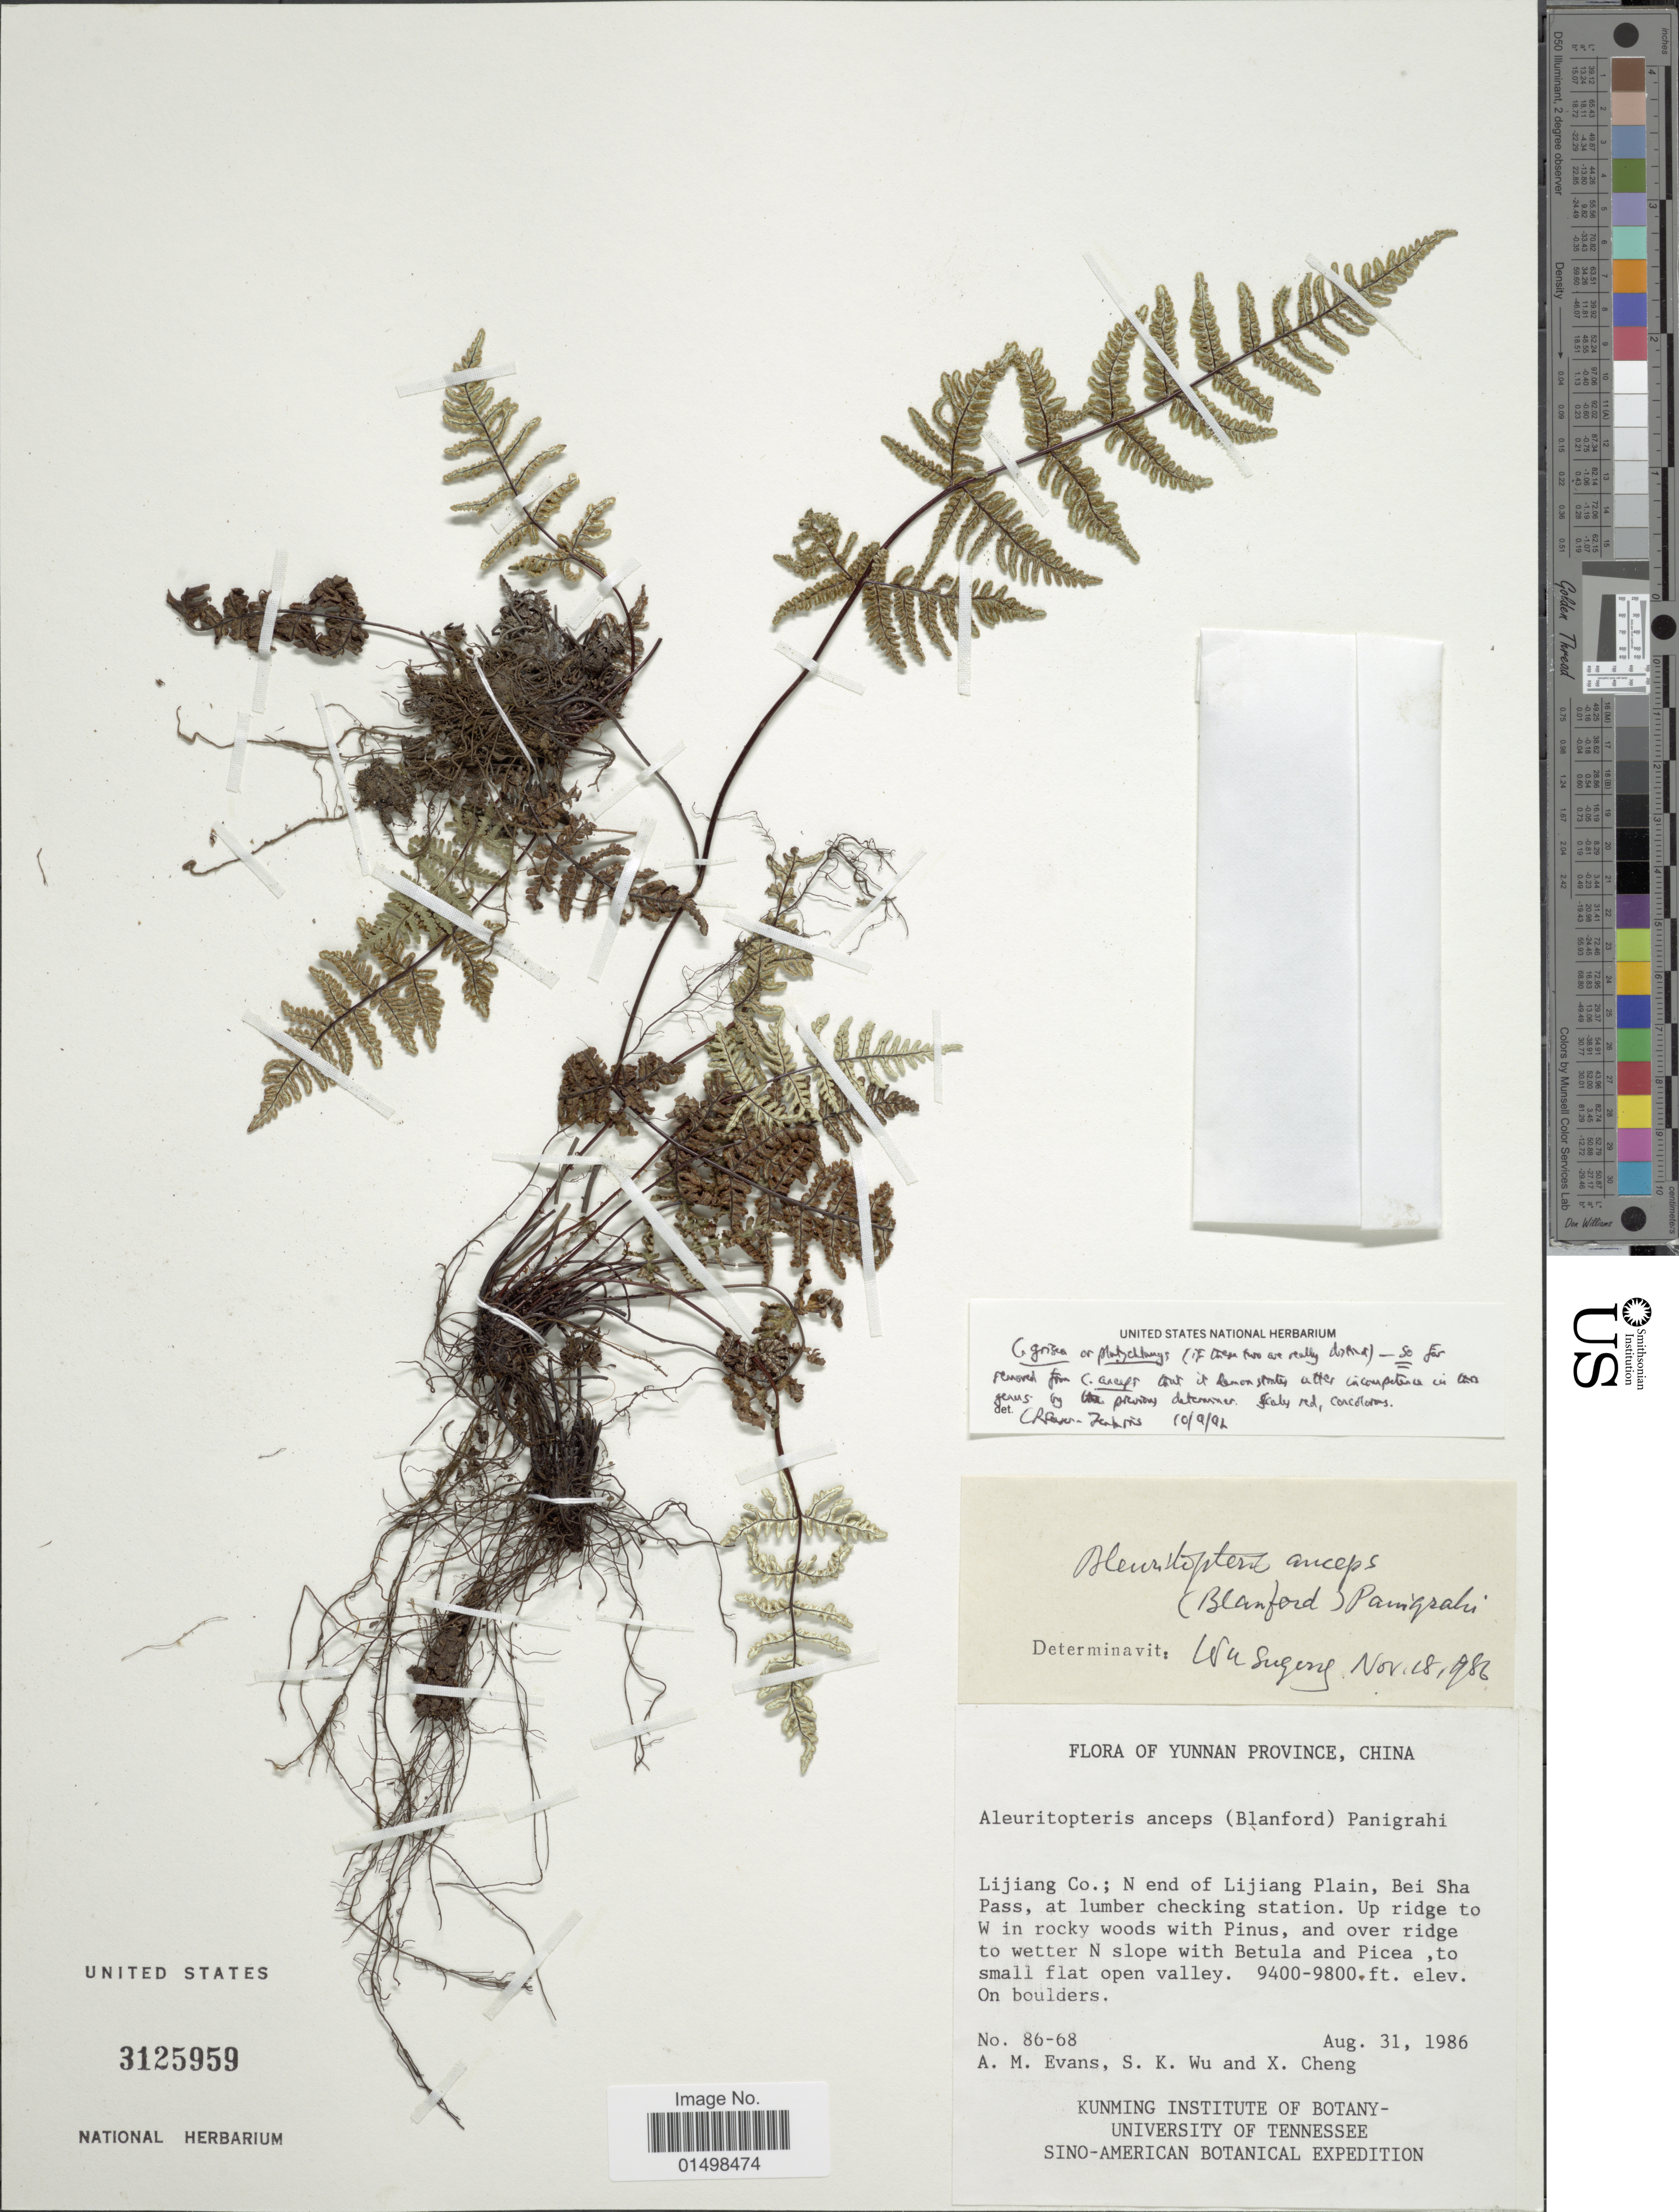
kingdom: Plantae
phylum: Tracheophyta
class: Polypodiopsida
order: Polypodiales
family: Pteridaceae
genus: Aleuritopteris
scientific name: Aleuritopteris anceps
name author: (Blanf.) Panigrahi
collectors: A. M. Evans, S. K. Wu & X. Cheng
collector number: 86-68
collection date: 1986-08-31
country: China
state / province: Yunnan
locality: Flora of Yunnan Province, China. Liijiang Co.; N end of Lijiang Plain, Bei Sha Pass, at lumber checking station. Up ridge to W in rocky woods with pinus, and over ridge to wetter N slope with betula and Picea, to small flat open valley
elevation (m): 2865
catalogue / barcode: US 3125959